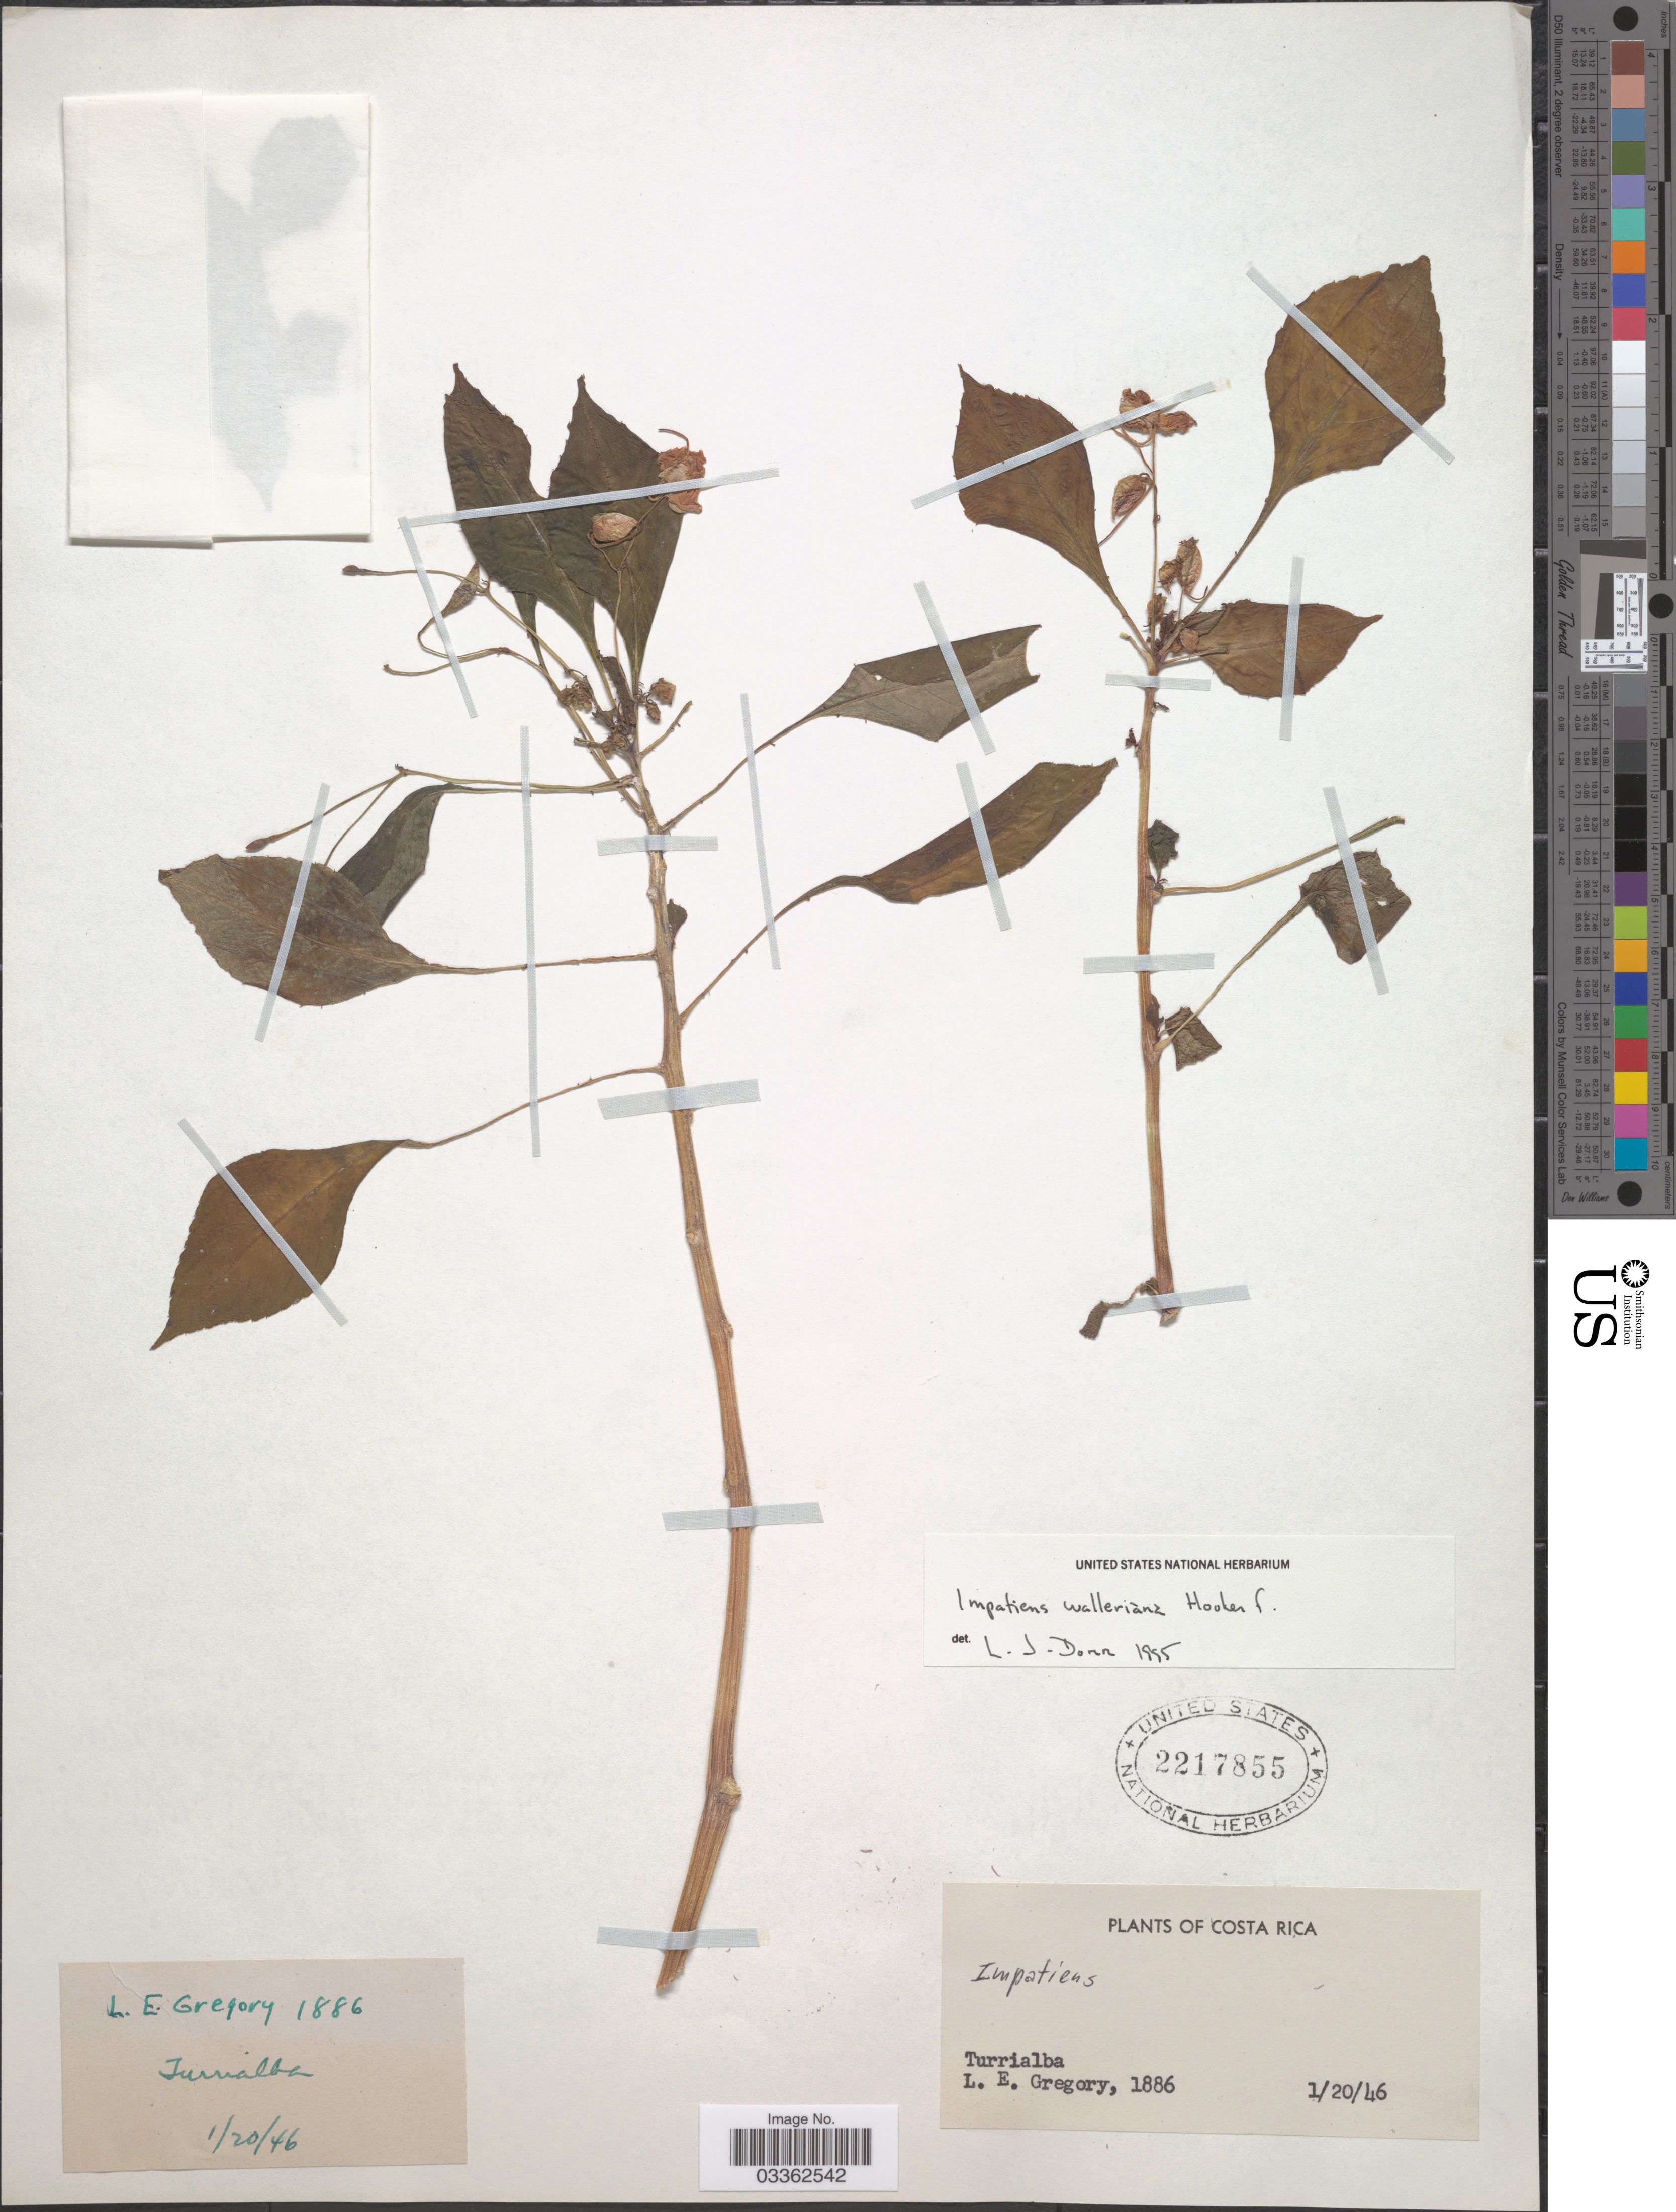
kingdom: Plantae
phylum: Tracheophyta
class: Magnoliopsida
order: Ericales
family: Balsaminaceae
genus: Impatiens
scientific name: Impatiens walleriana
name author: Hook. f.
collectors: L. E. Gregory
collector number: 1886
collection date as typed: Transcribed d/m/y: 20/1/46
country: Costa Rica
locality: Turrialba.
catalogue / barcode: US 2217855